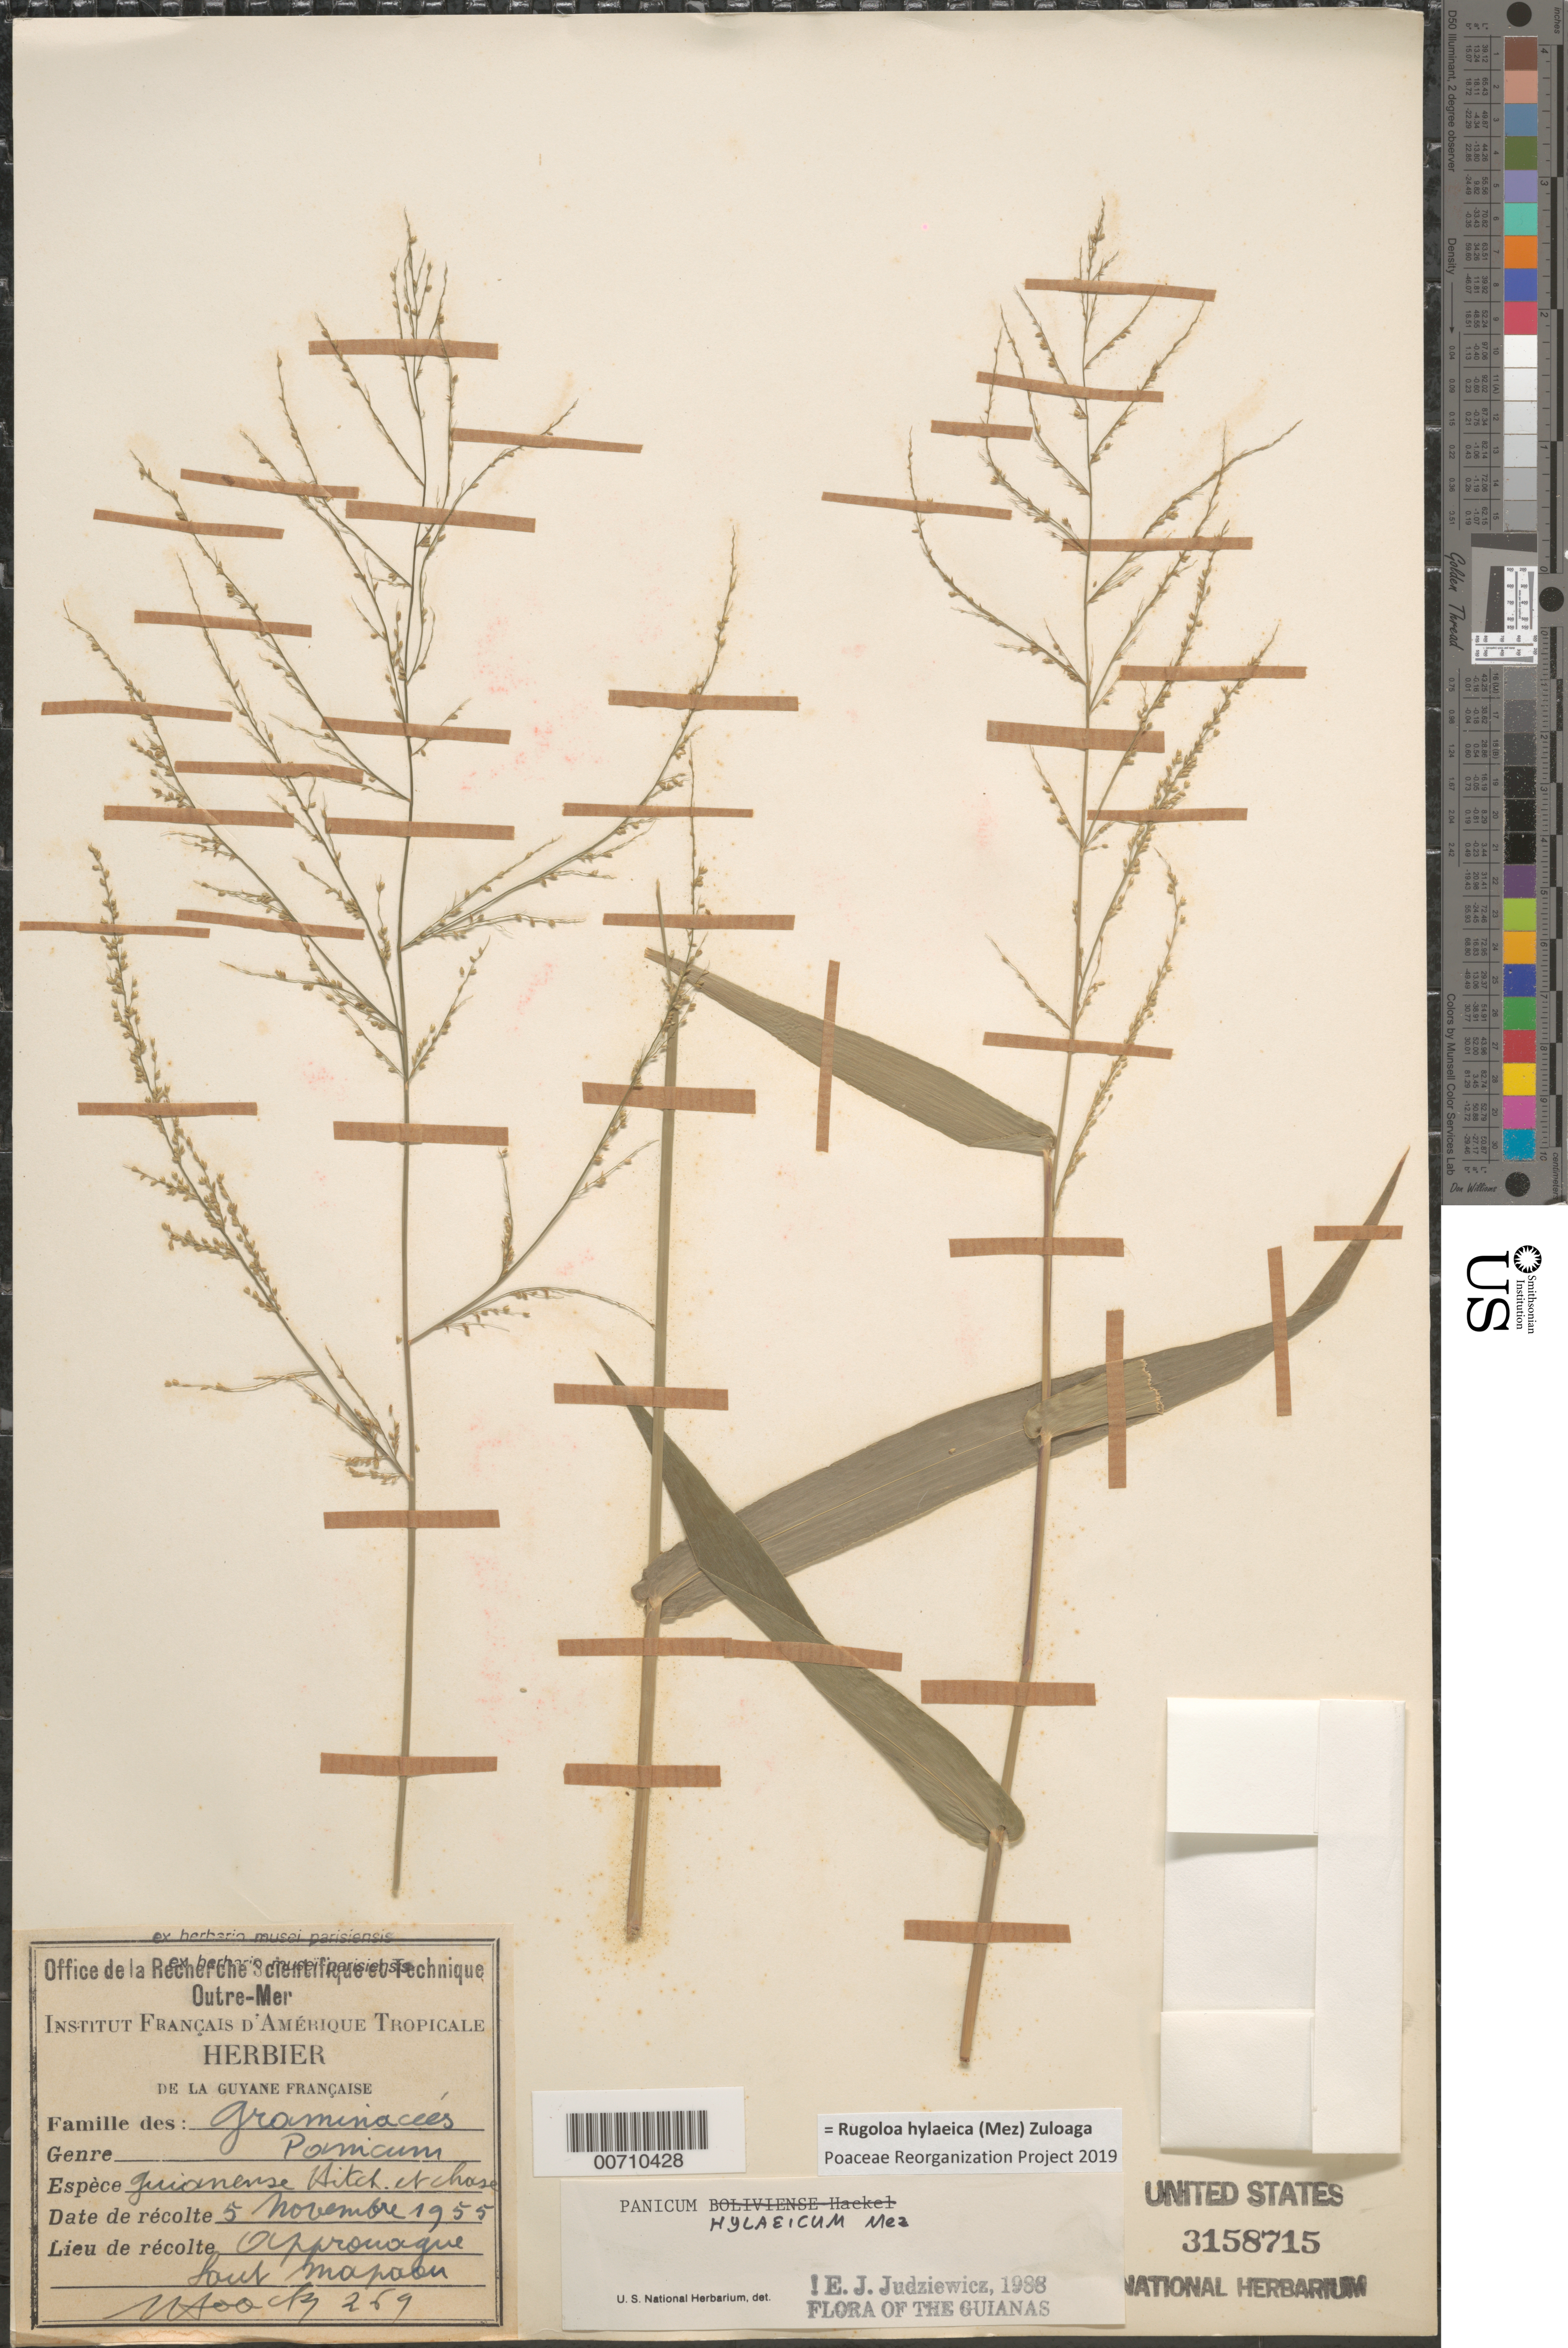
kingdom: Plantae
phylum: Tracheophyta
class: Liliopsida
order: Poales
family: Poaceae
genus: Rugoloa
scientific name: Rugoloa hylaeica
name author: (Mez) Zuloaga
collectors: J. Hoock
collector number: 269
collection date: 1955-11-05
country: French Guiana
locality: Guyane Française. Approuague. Saut Mapaou.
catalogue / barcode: US 3158715